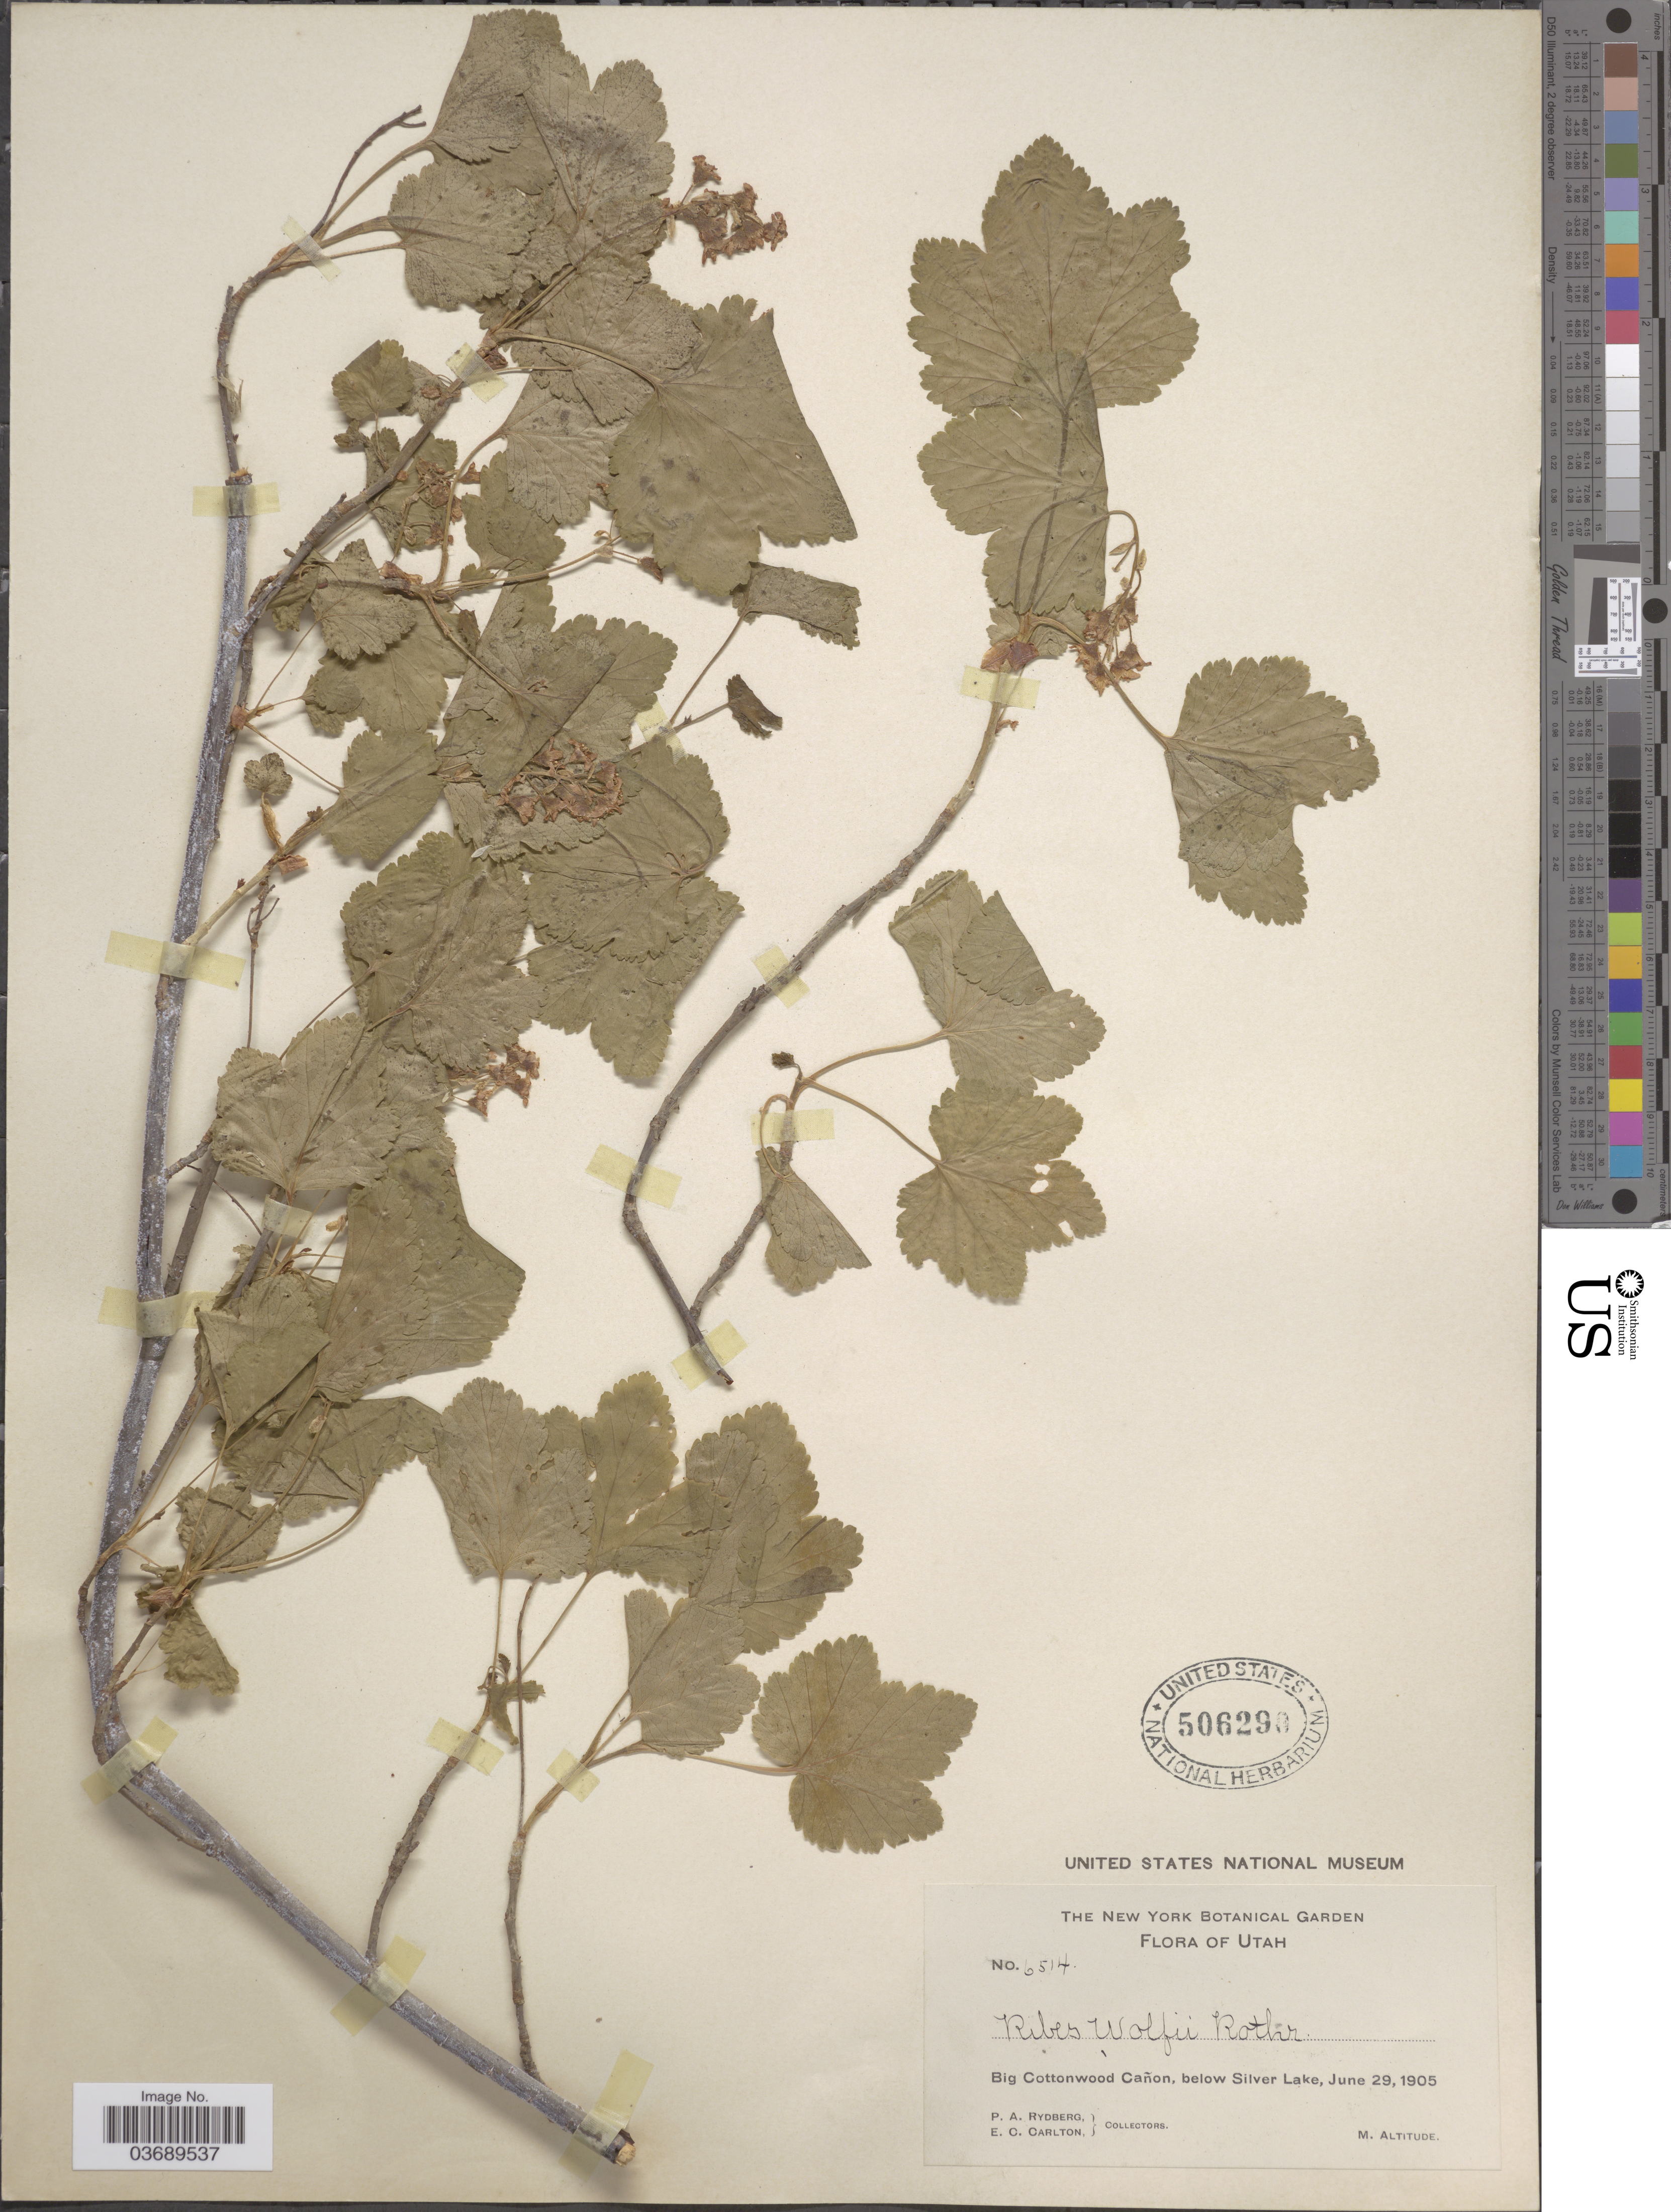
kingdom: Plantae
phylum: Tracheophyta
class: Magnoliopsida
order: Saxifragales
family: Grossulariaceae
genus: Ribes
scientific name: Ribes wolfii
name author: Rothr.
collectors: P. A. Rydberg & E. Carlton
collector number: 6514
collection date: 1905-06-29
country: United States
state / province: Utah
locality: Big Cottonwood Cañon, below Silver Lake.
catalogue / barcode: US 506290